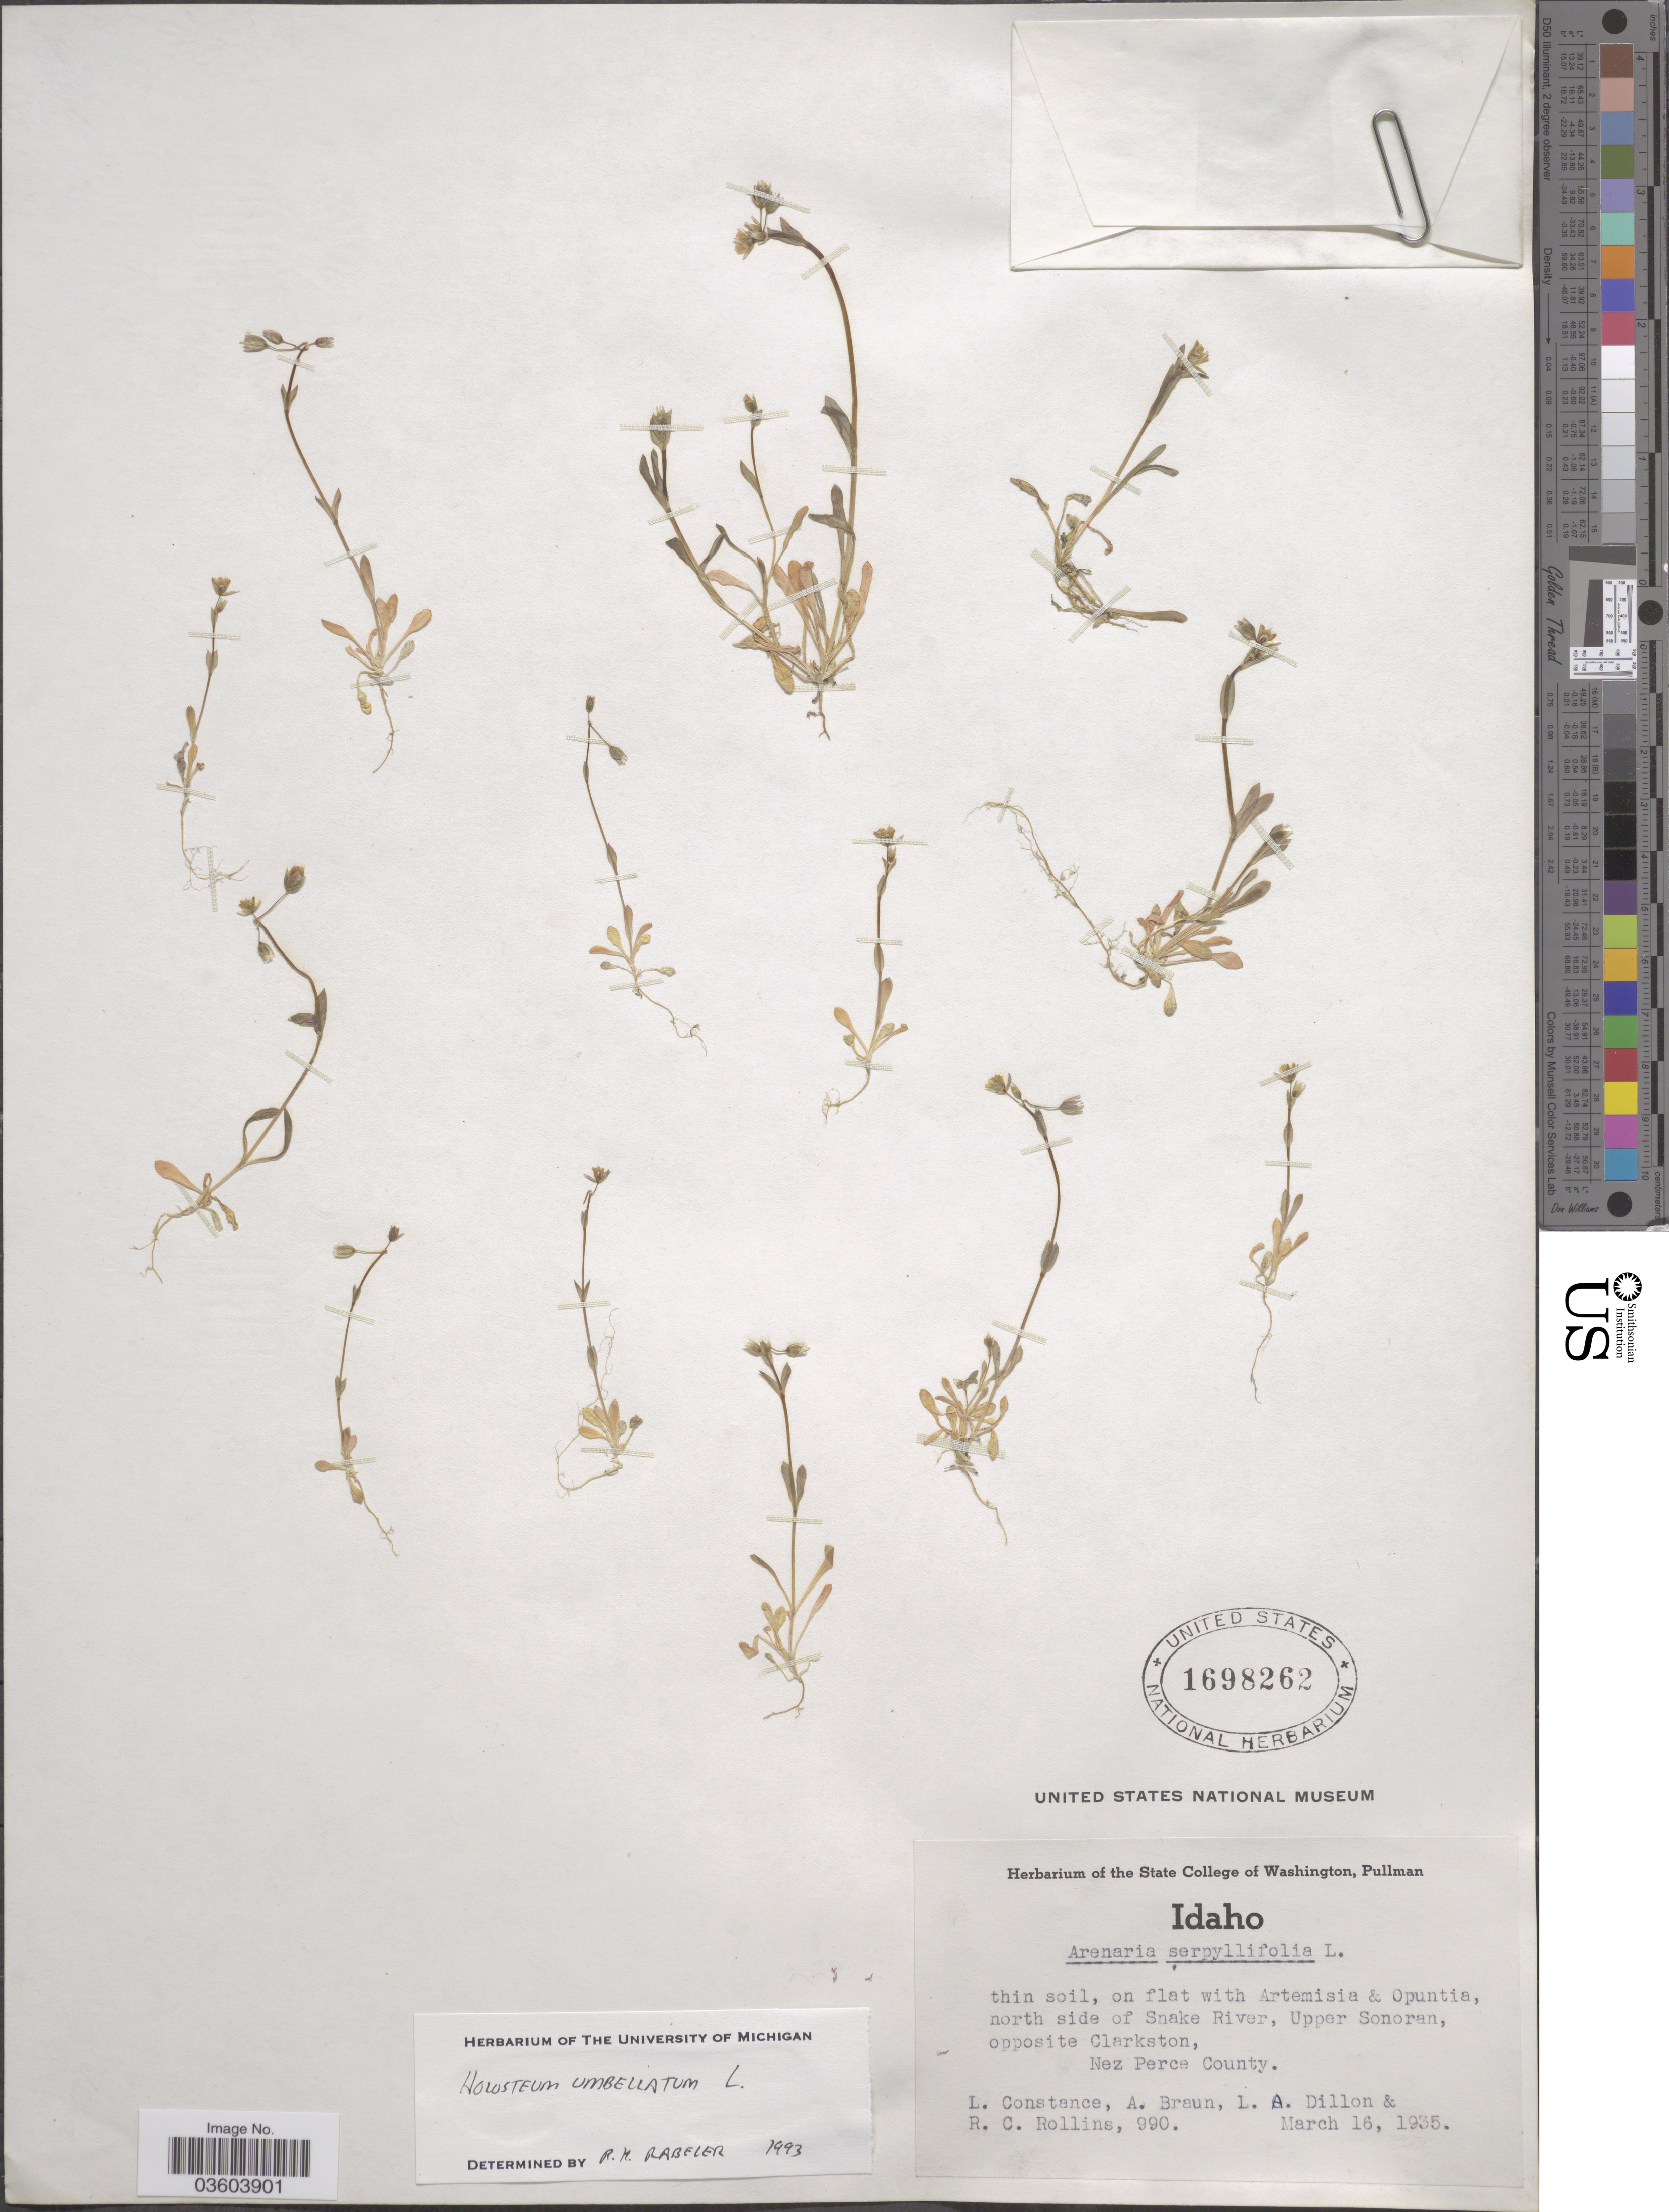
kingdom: Plantae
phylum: Tracheophyta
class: Magnoliopsida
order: Caryophyllales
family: Caryophyllaceae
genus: Holosteum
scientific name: Holosteum umbellatum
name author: L.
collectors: L. Constance, A. Braun, L. Dillon & R. C. Rollins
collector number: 990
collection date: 1935-03-16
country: United States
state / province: Idaho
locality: North side of Snake River, Upper Sonoran, opposite Clarkston, Nez Perce County.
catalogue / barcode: US 1698262